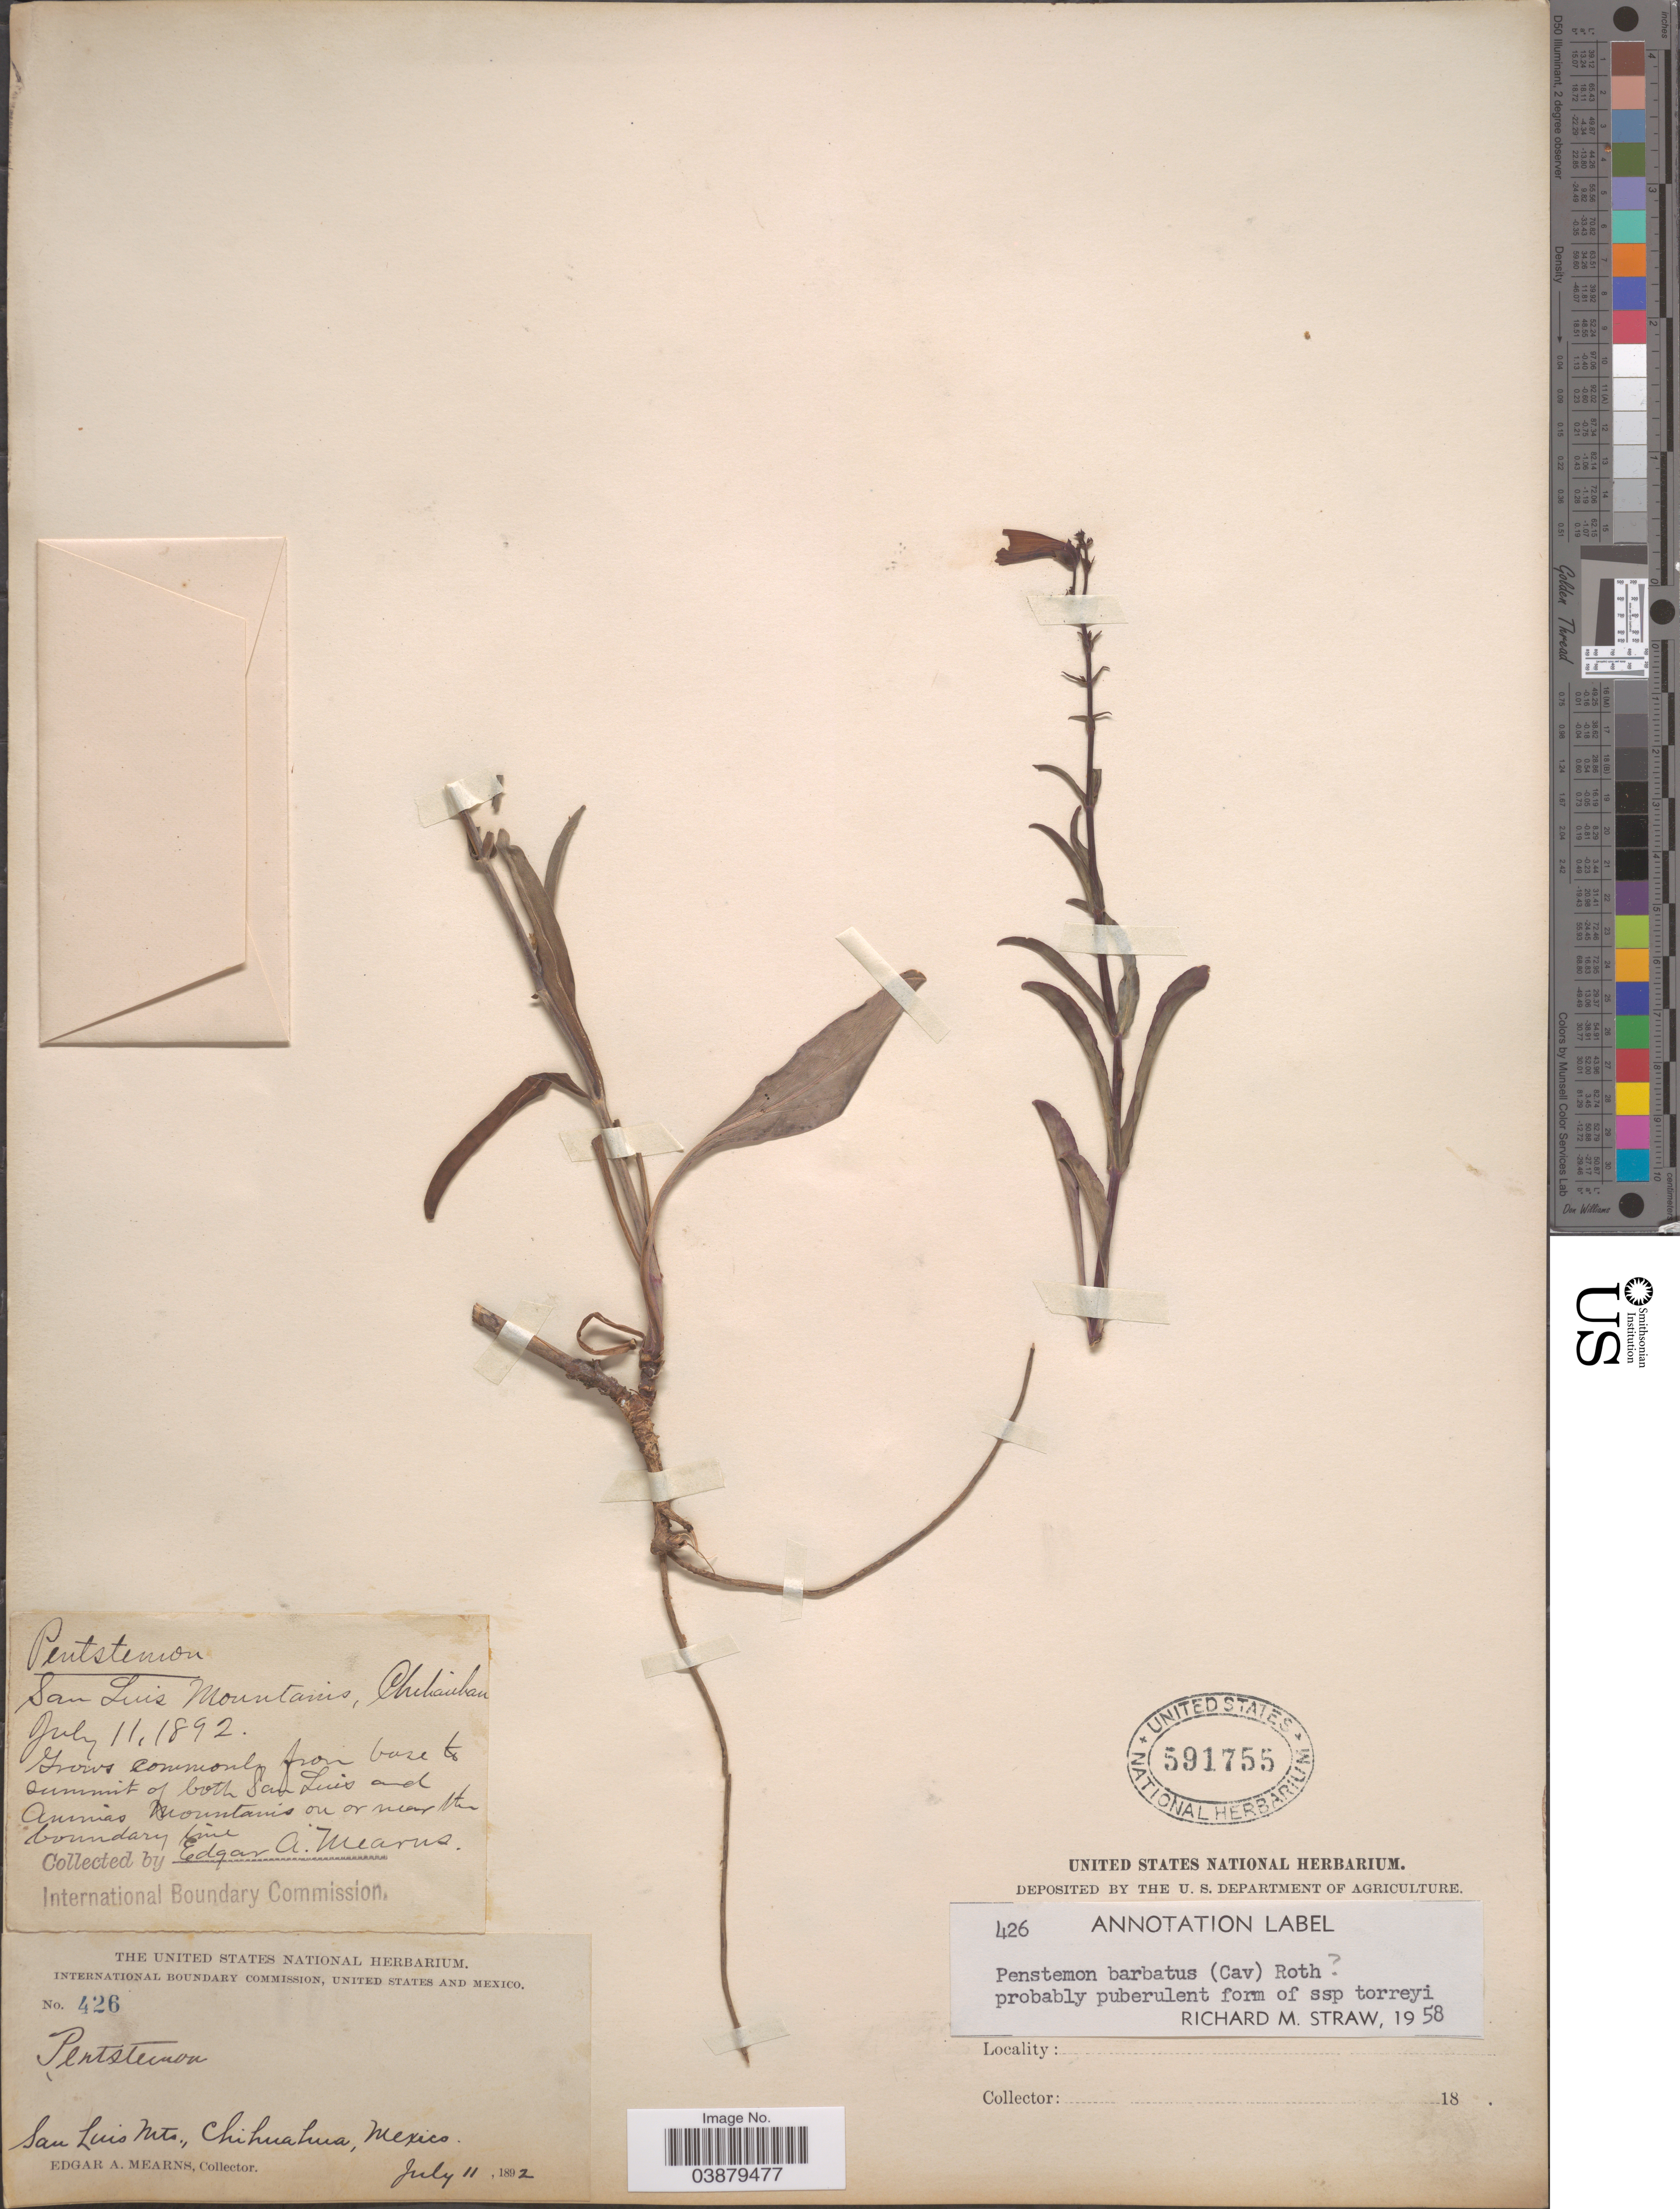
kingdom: Plantae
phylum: Tracheophyta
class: Magnoliopsida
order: Lamiales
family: Plantaginaceae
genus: Penstemon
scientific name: Penstemon barbatus subsp. torreyi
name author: (Benth.) D.D. Keck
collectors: E. A. Mearns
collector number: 426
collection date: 1892-07-11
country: Mexico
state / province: Chihuahua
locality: San Luis Mountains, Chihuahua.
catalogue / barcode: US 591755